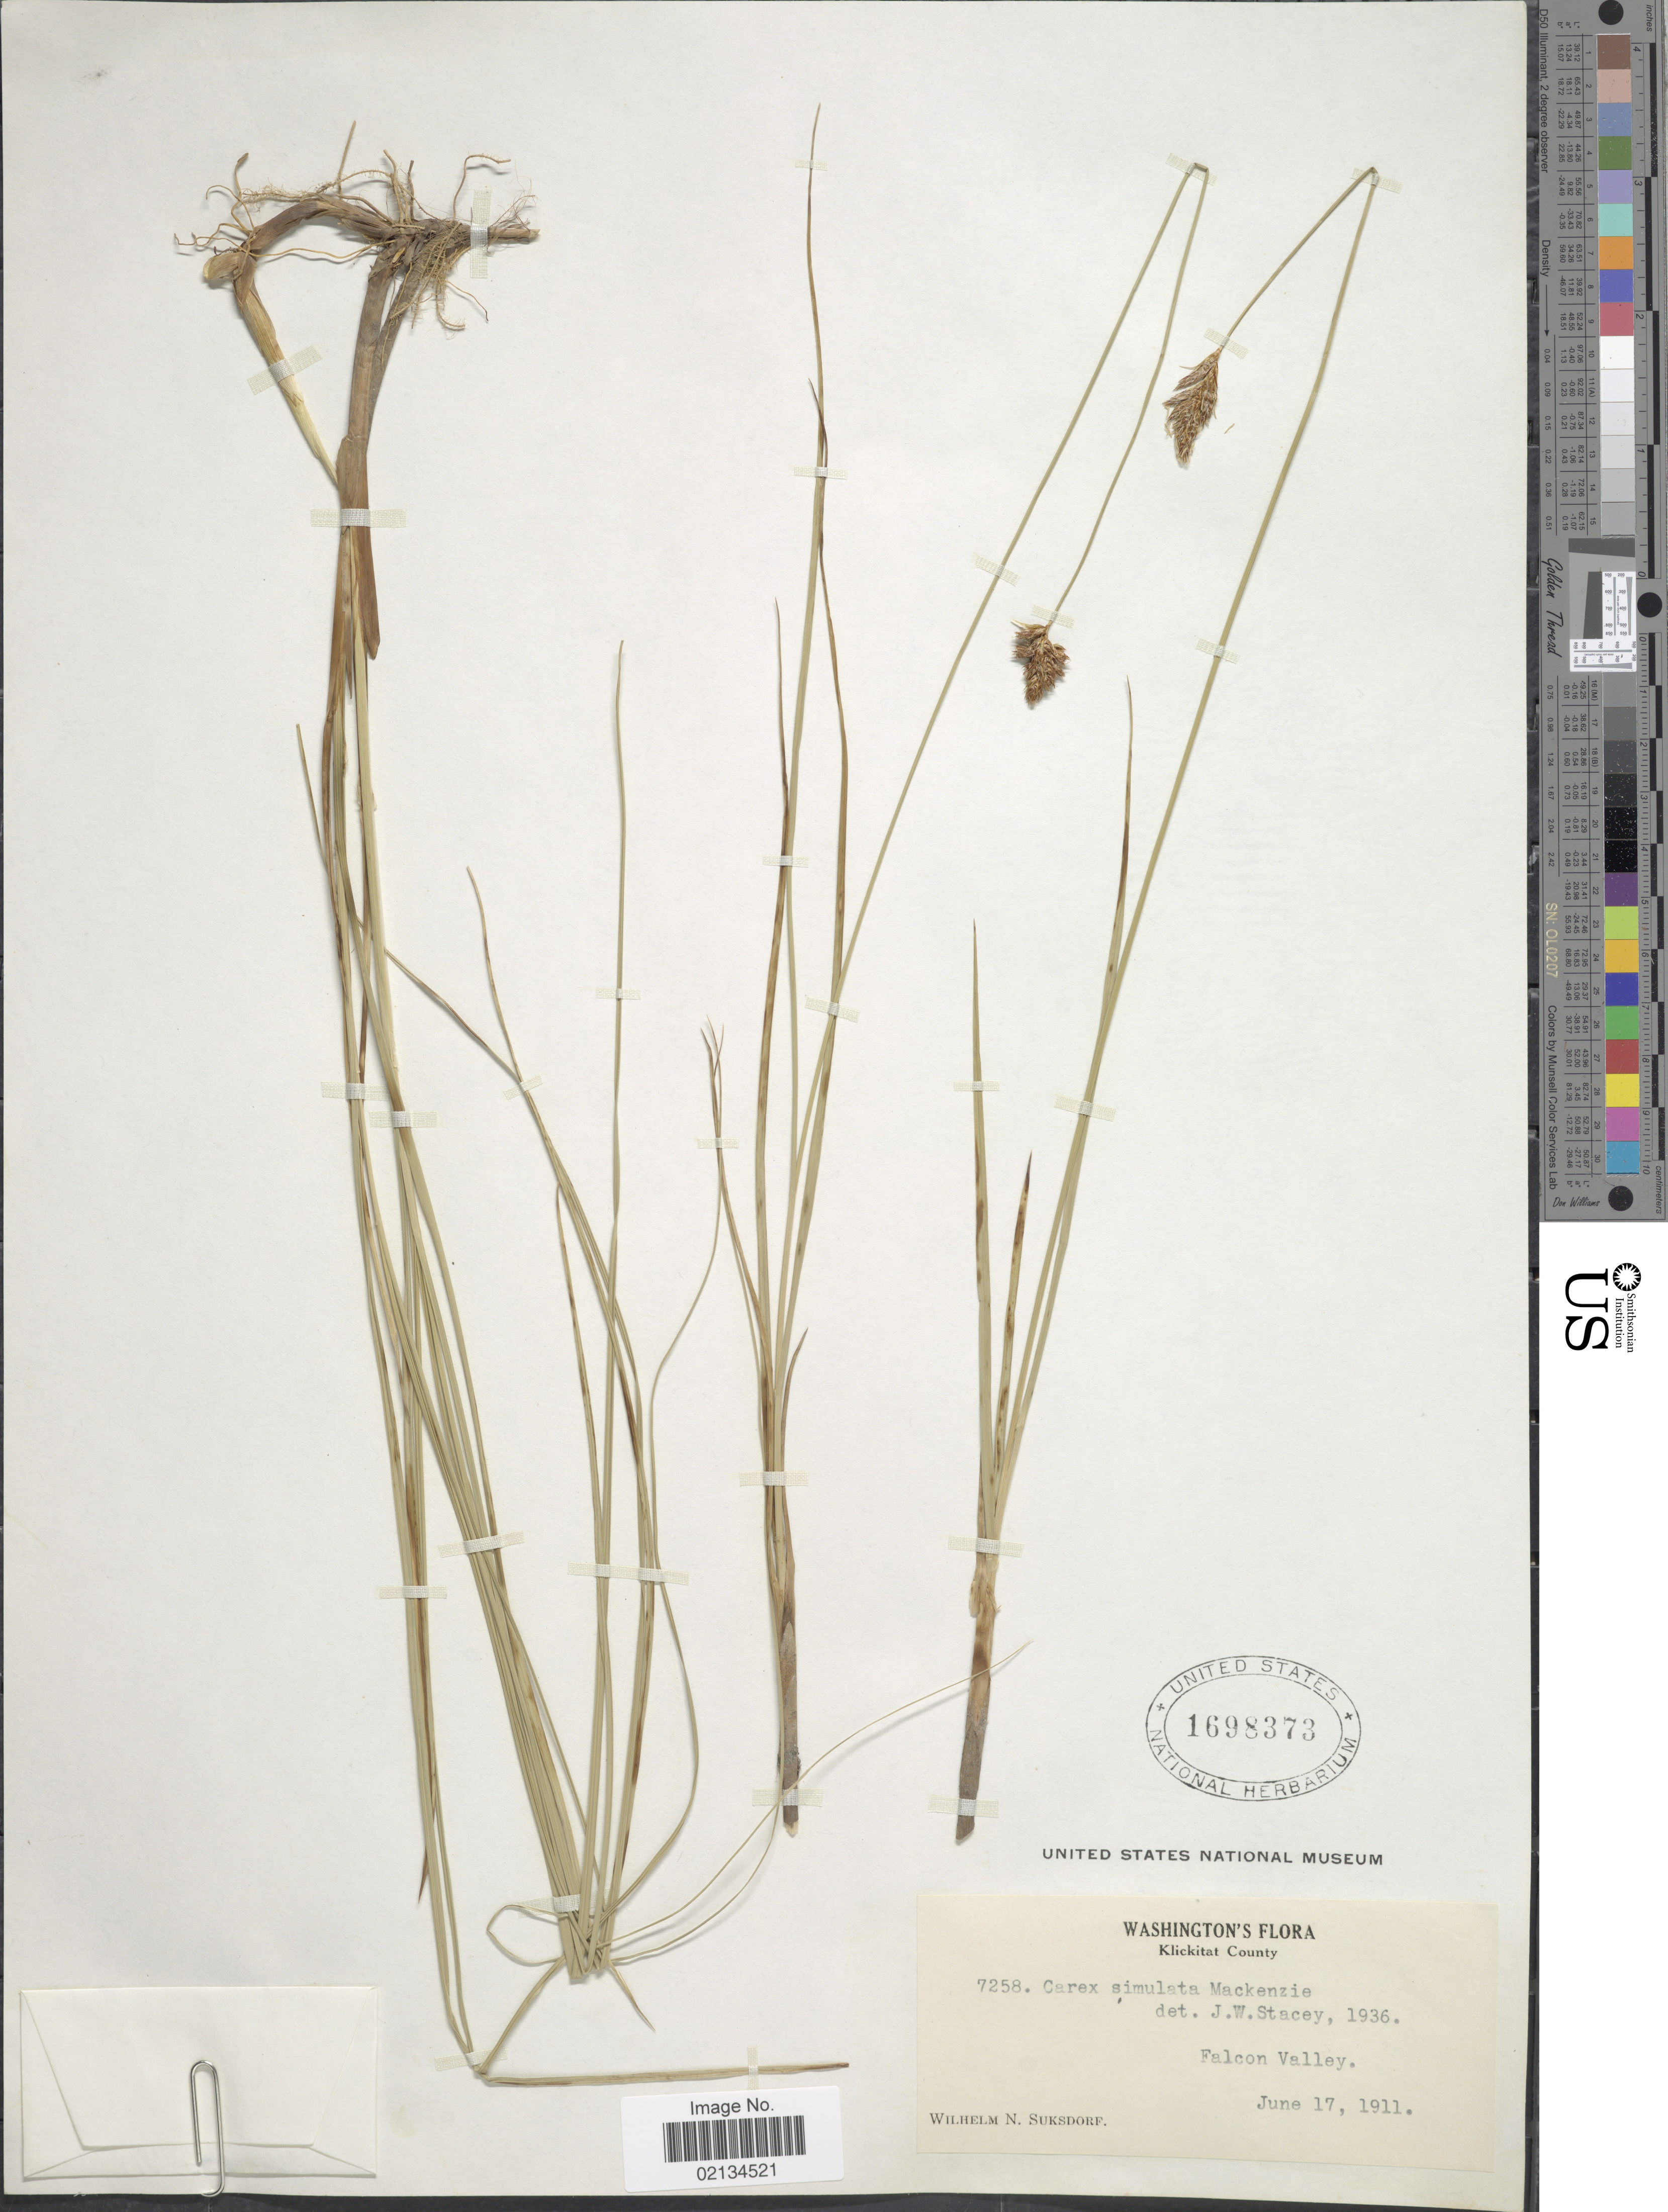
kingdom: Plantae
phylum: Tracheophyta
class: Liliopsida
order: Poales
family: Cyperaceae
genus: Carex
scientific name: Carex simulata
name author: Mack.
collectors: W. N. Suksdorf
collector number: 7258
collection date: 1911-06-17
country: United States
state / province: Washington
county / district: Klickitat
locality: Klickitat County, Falcon Valley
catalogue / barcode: US 1698373